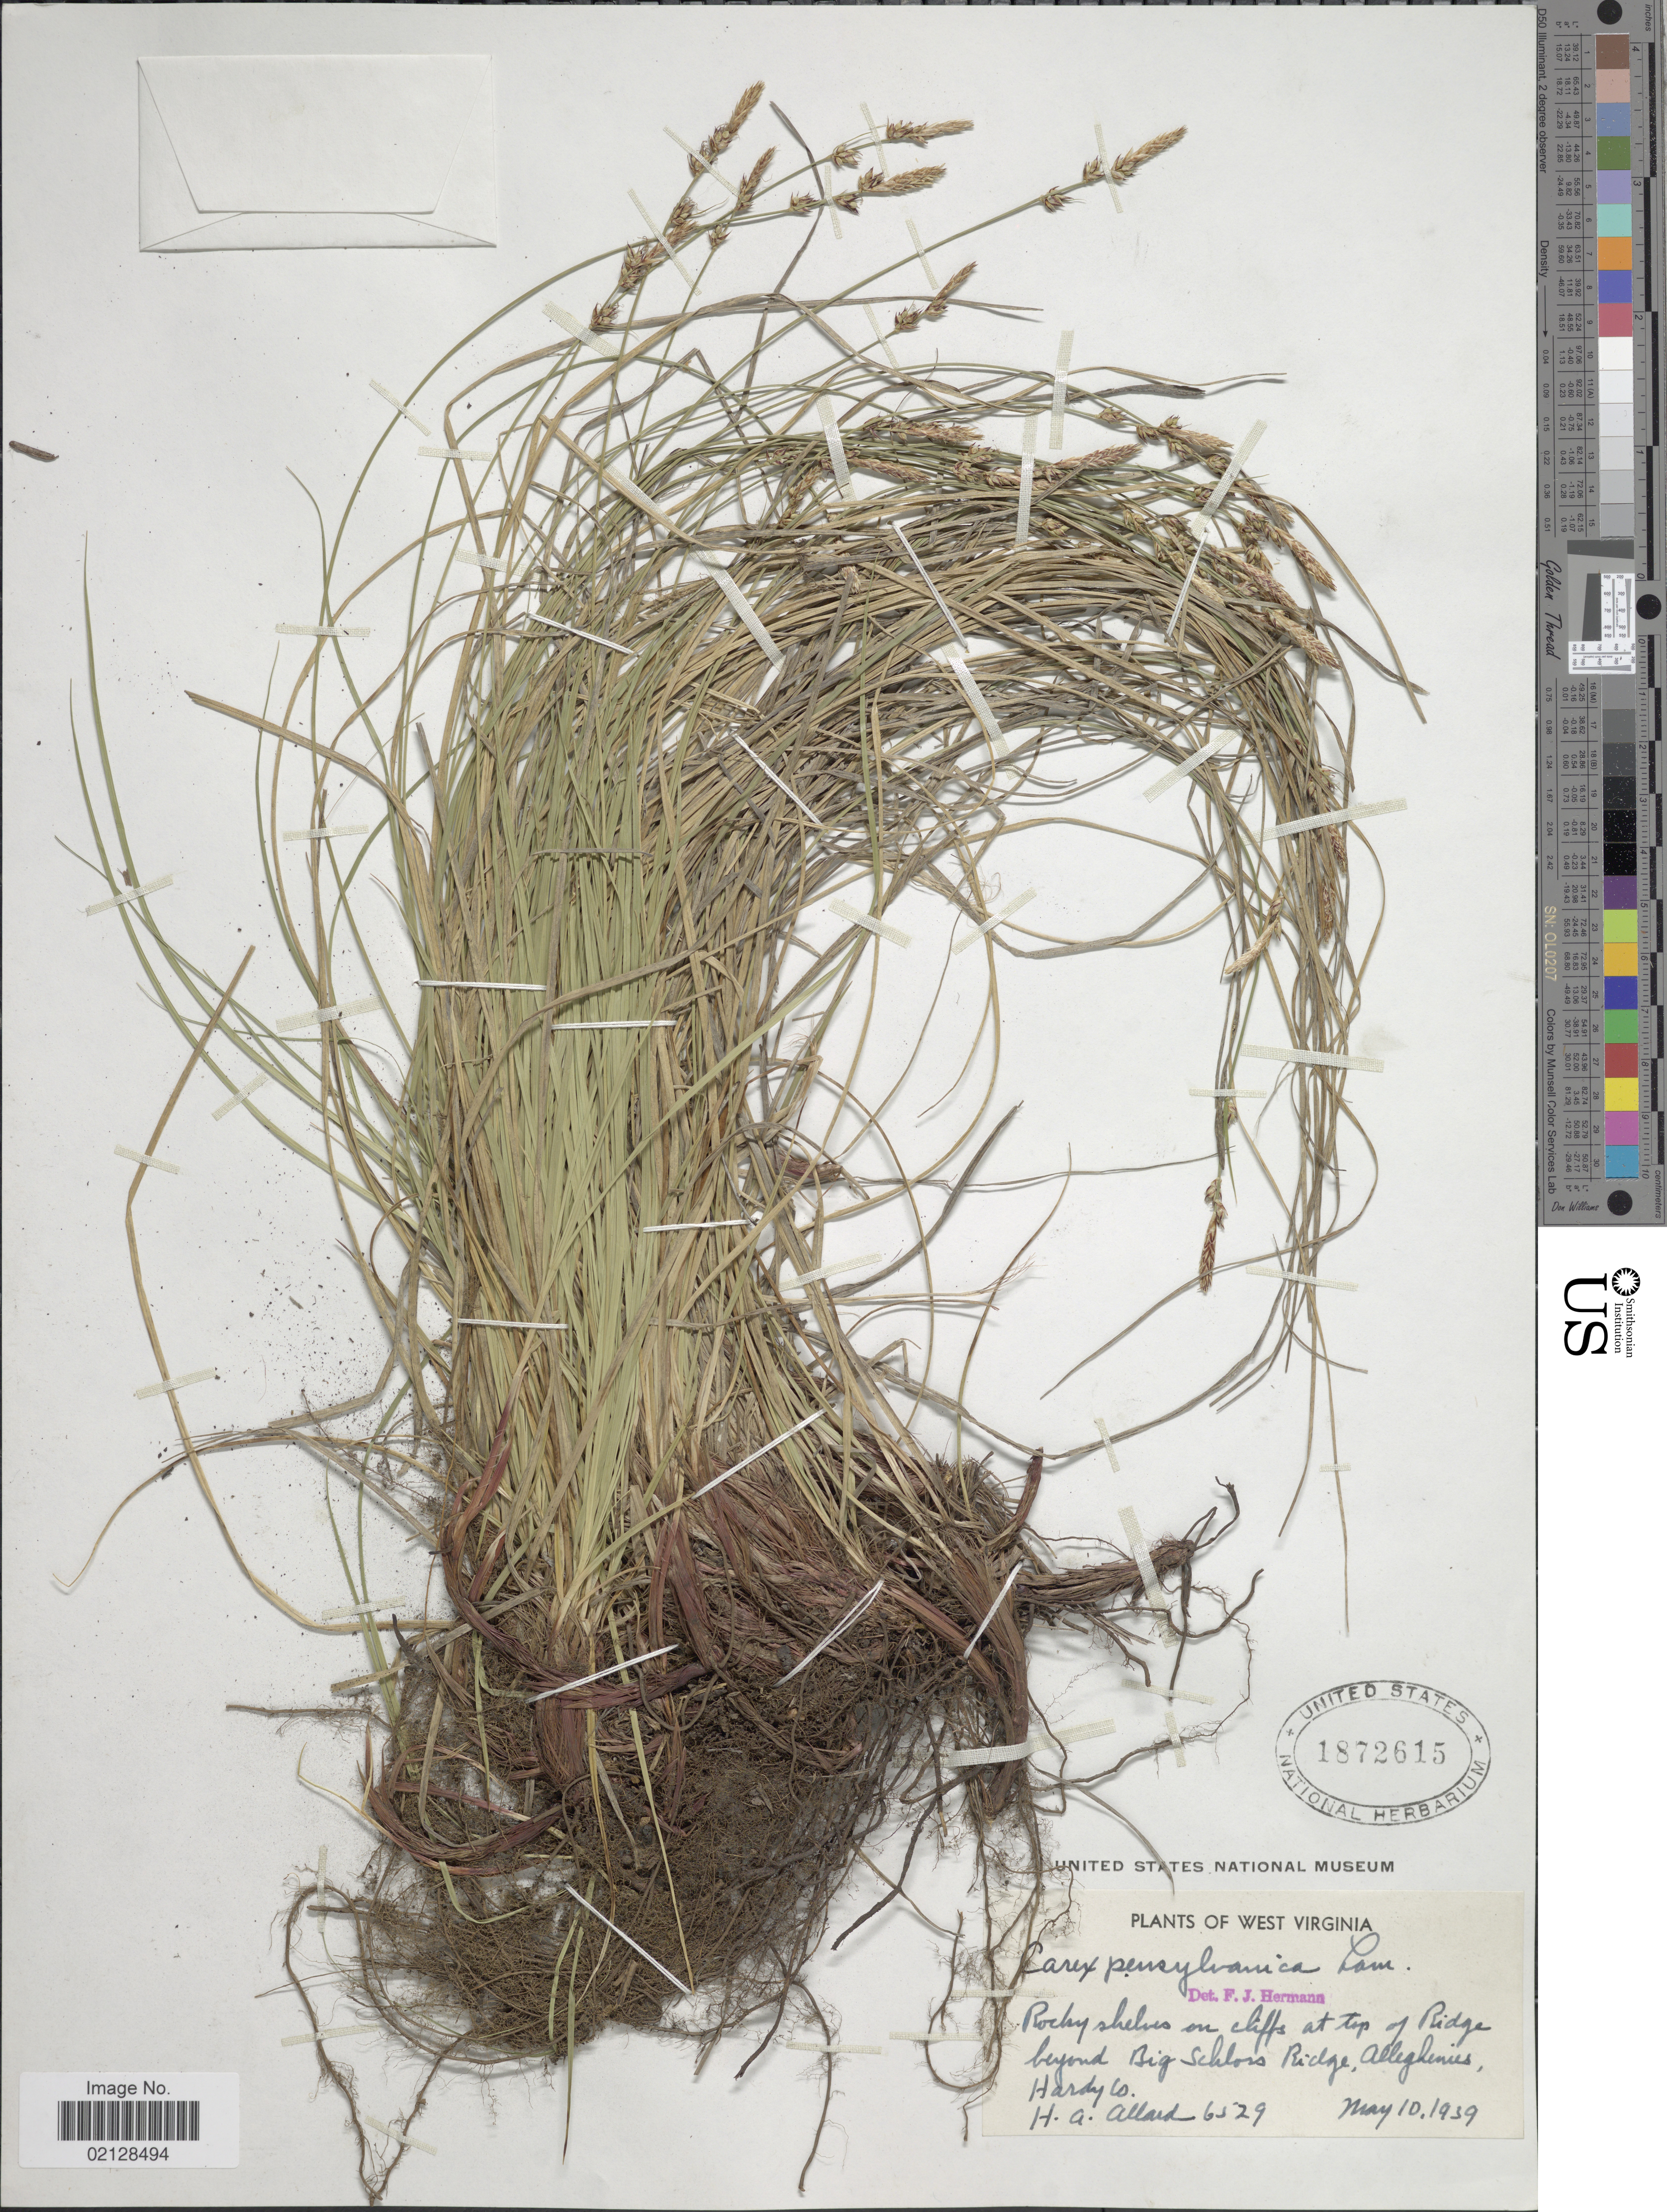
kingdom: Plantae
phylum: Tracheophyta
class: Liliopsida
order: Poales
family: Cyperaceae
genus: Carex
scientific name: Carex pensylvanica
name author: Lam.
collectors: H. A. Allard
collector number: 6529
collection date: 1939-05-10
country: United States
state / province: West Virginia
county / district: Hardy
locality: Rocky shelves on cliffs at top of Ridge beyond Big Schlors Ridge, Alleghenies, Hardy Co.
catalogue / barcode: US 1872615